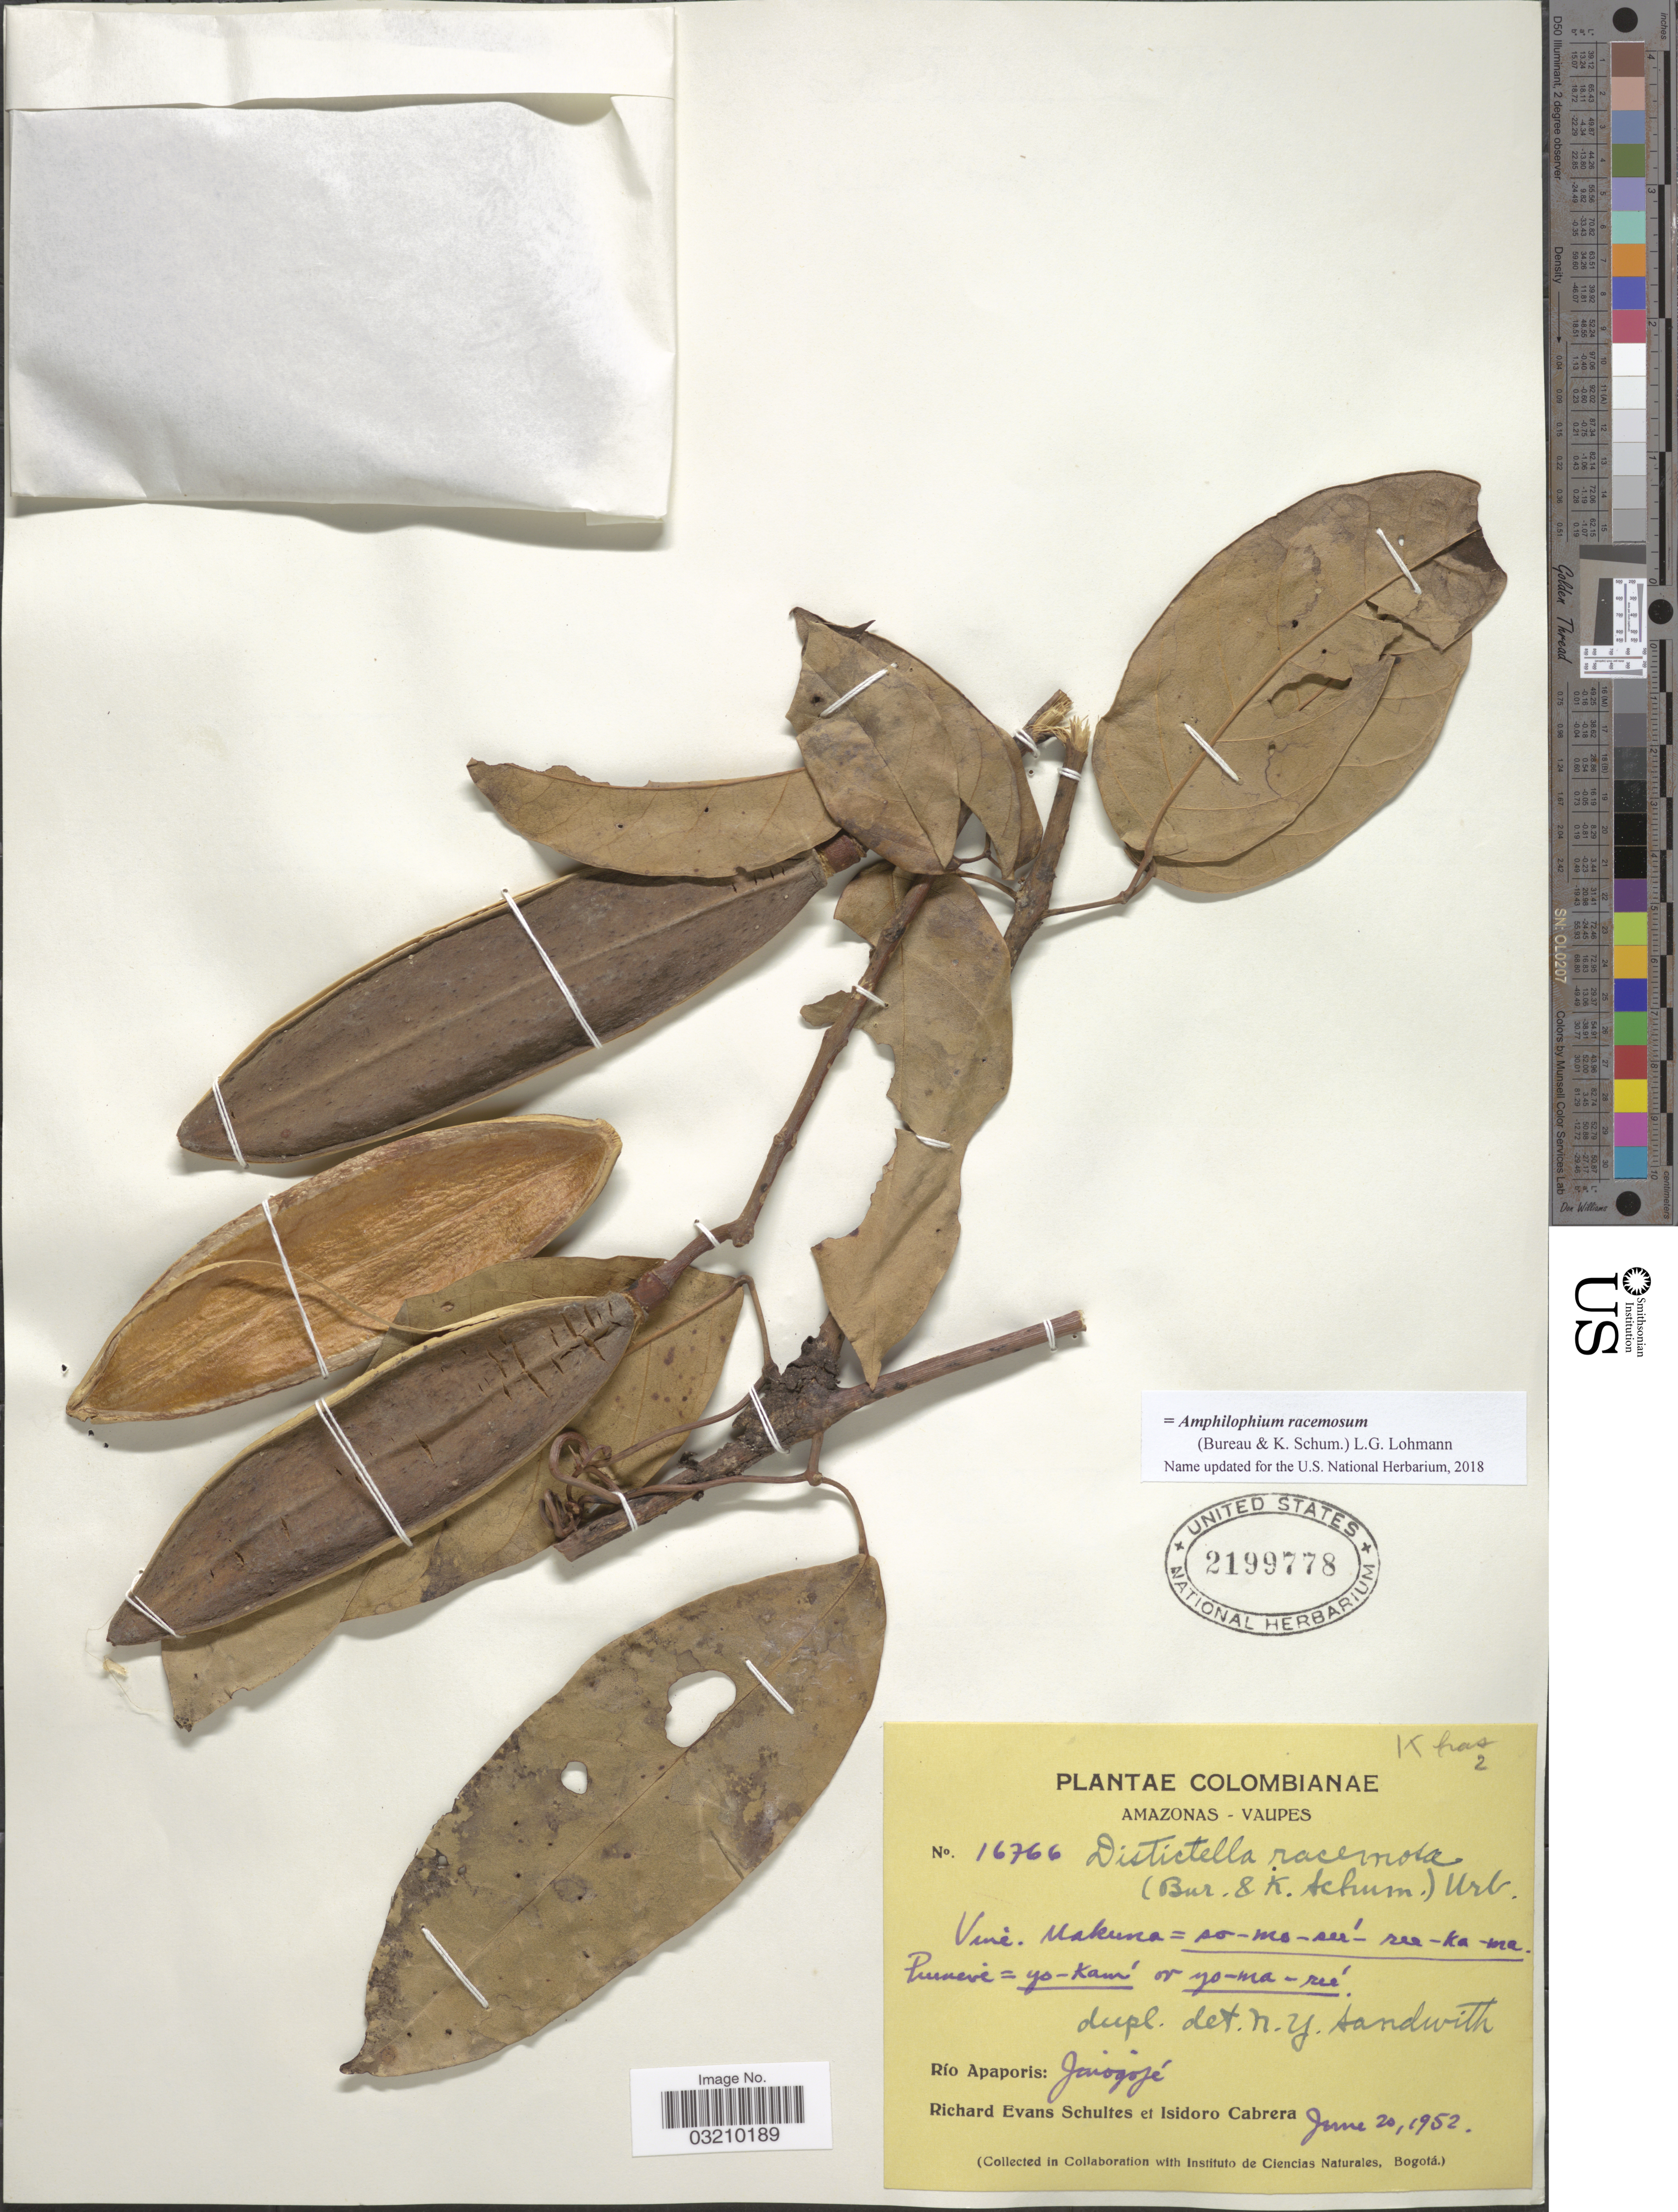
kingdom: Plantae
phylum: Tracheophyta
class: Magnoliopsida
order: Lamiales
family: Bignoniaceae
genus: Amphilophium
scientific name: Amphilophium racemosum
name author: (Bureau & K. Schum.) L.G. Lohmann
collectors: R. E. Schultes & I. Cabrera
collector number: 16766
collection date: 1952-06-20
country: Colombia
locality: Amazonas - Vaupes. Río Apaporis: Jarogojé.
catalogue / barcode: US 2199778